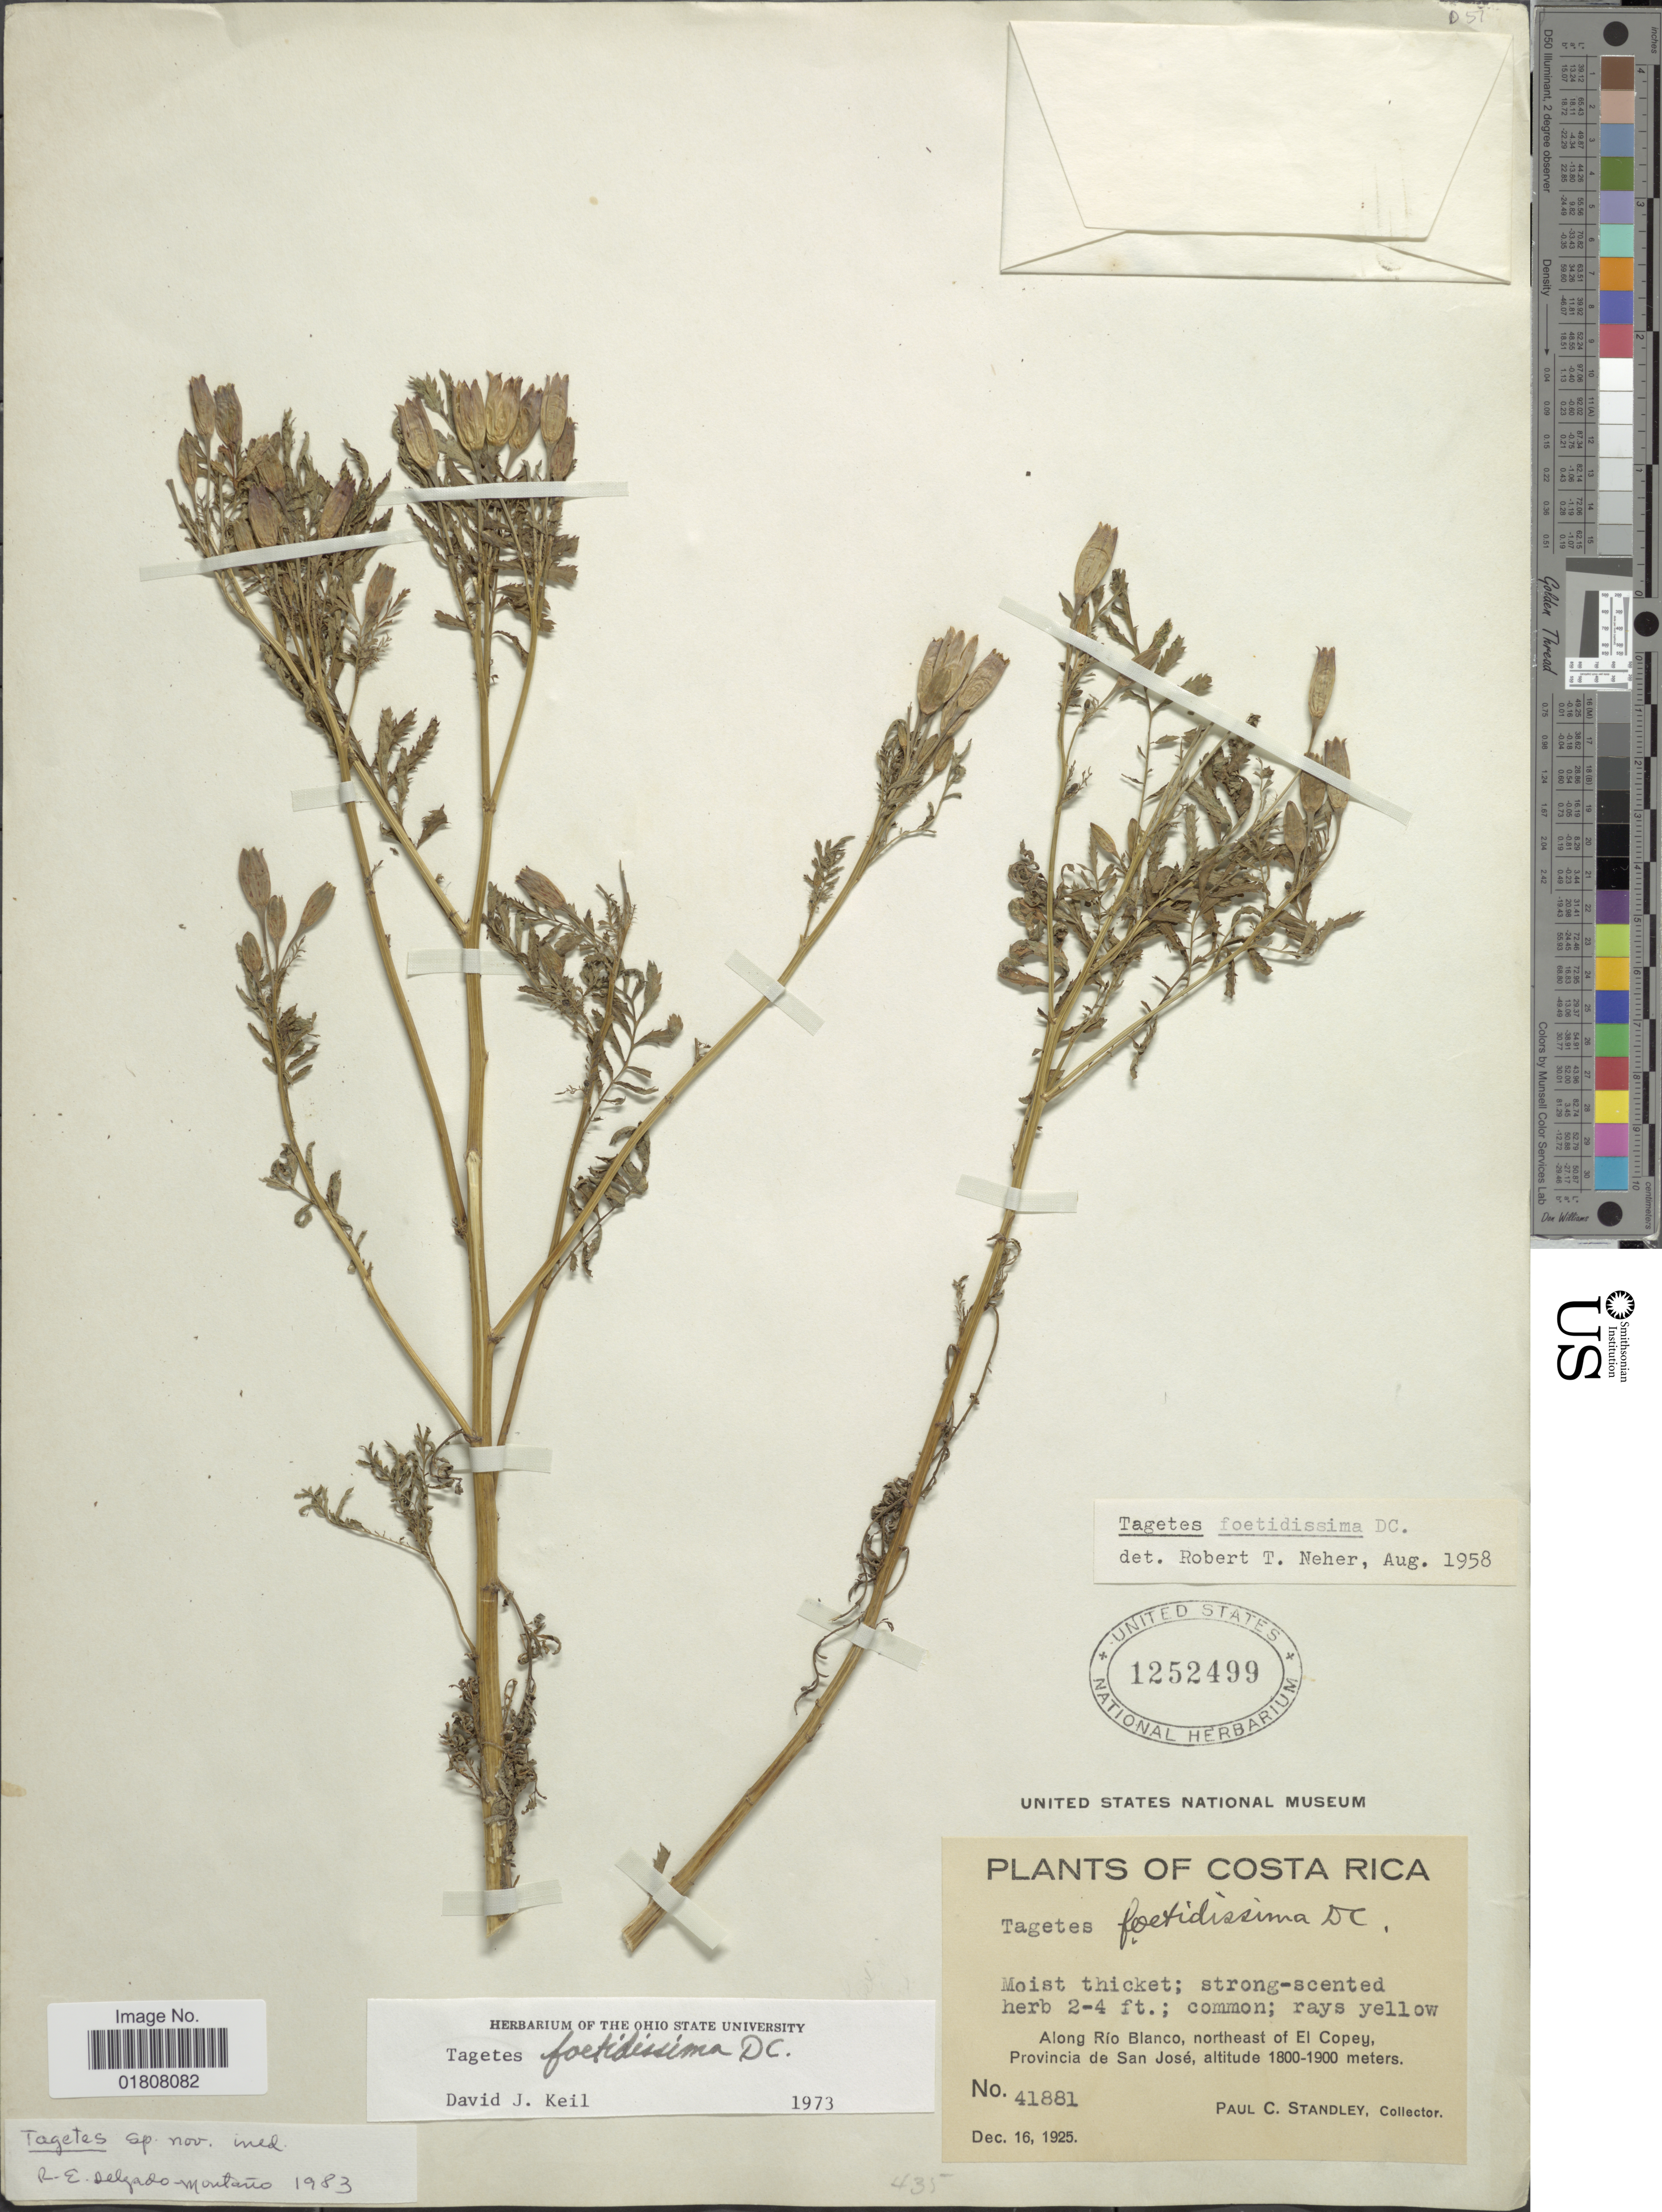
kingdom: Plantae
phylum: Tracheophyta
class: Magnoliopsida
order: Asterales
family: Asteraceae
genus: Tagetes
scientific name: Tagetes foetidissima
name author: DC.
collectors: P. C. Standley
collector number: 41881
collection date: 1925-12-16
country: Costa Rica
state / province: San José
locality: Along Rio Blanco, northeast of El Copey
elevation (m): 1800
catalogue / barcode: US 1252499